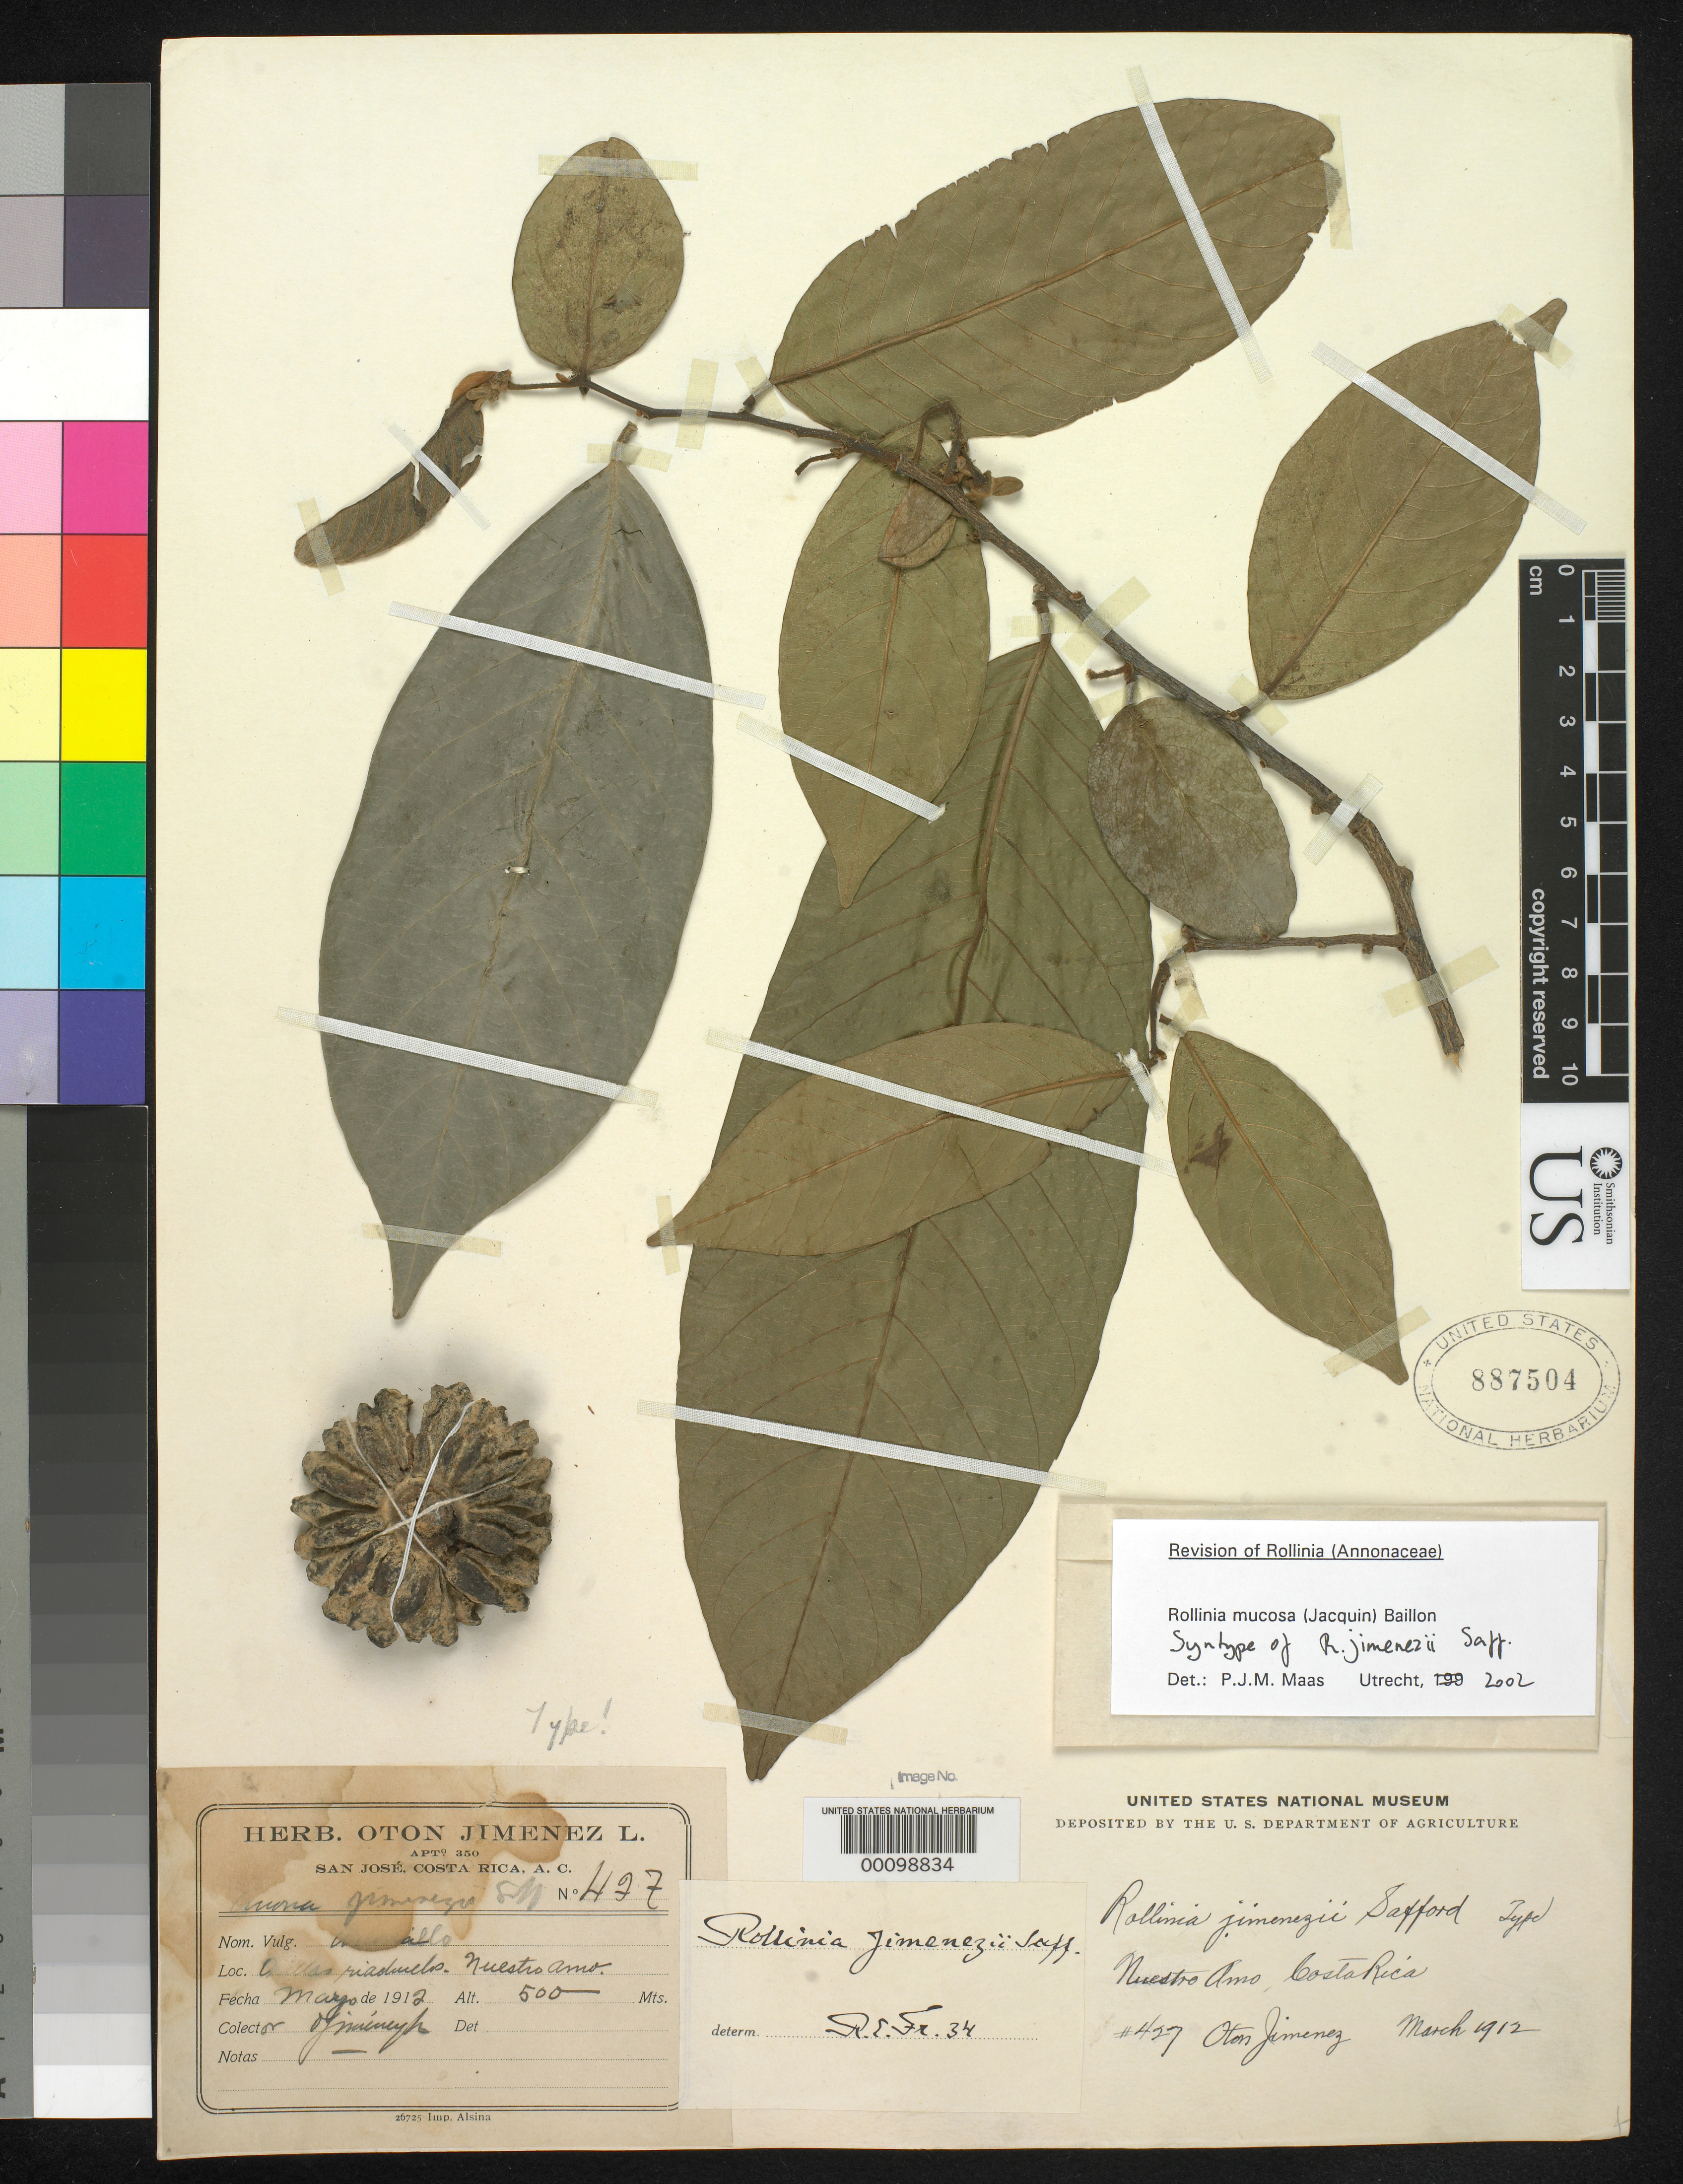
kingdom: Plantae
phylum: Tracheophyta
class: Magnoliopsida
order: Magnoliales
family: Annonaceae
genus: Rollinia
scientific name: Rollinia jimenezii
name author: Saff.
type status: Syntype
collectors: O. Jiménez L.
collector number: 427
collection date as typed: Mar 1912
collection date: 1912-03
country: Costa Rica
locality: Nuestro Amo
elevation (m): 500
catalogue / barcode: US 887504